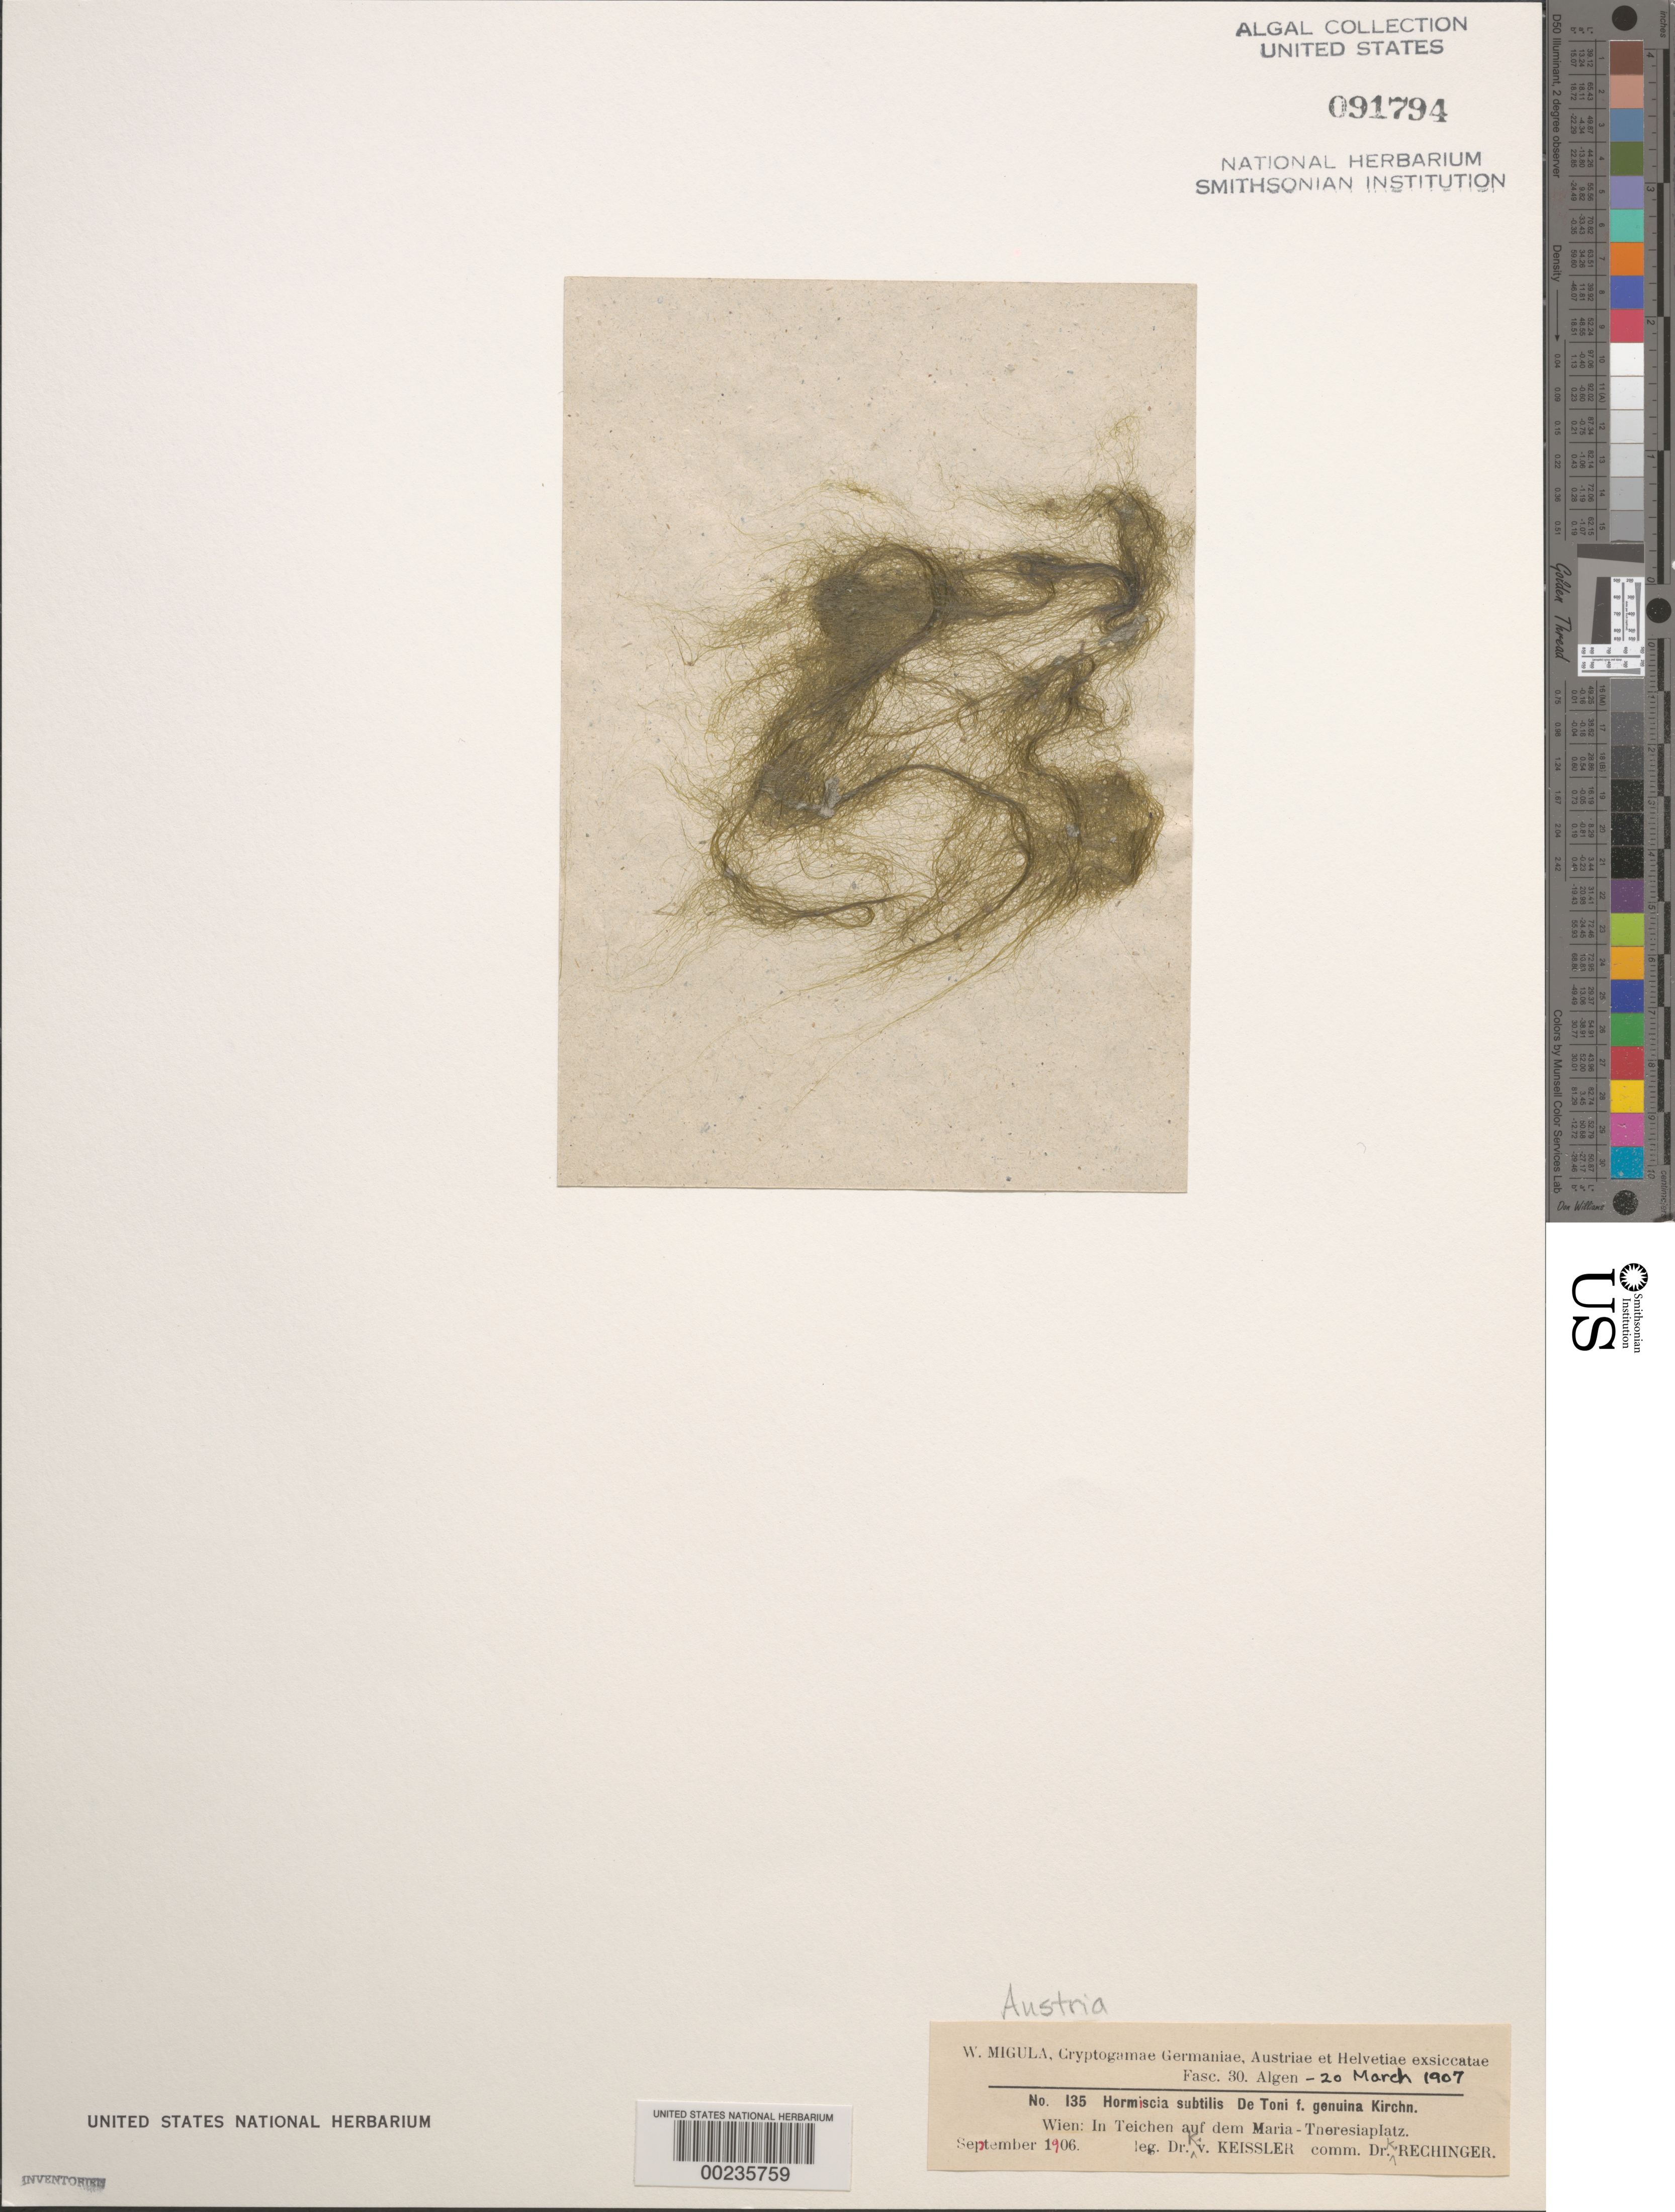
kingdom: Plantae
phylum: Charophyta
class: Klebsormidiophyceae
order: Klebsormidiales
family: Klebsormidiaceae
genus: Klebsormidium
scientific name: Klebsormidium subtile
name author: (Kütz.) Mikhailyuk et al.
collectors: K. von Keissler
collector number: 135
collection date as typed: Sep 1906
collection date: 1906-09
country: Austria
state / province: Wien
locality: Vienna, Maria Theresia Platz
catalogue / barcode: US 91794